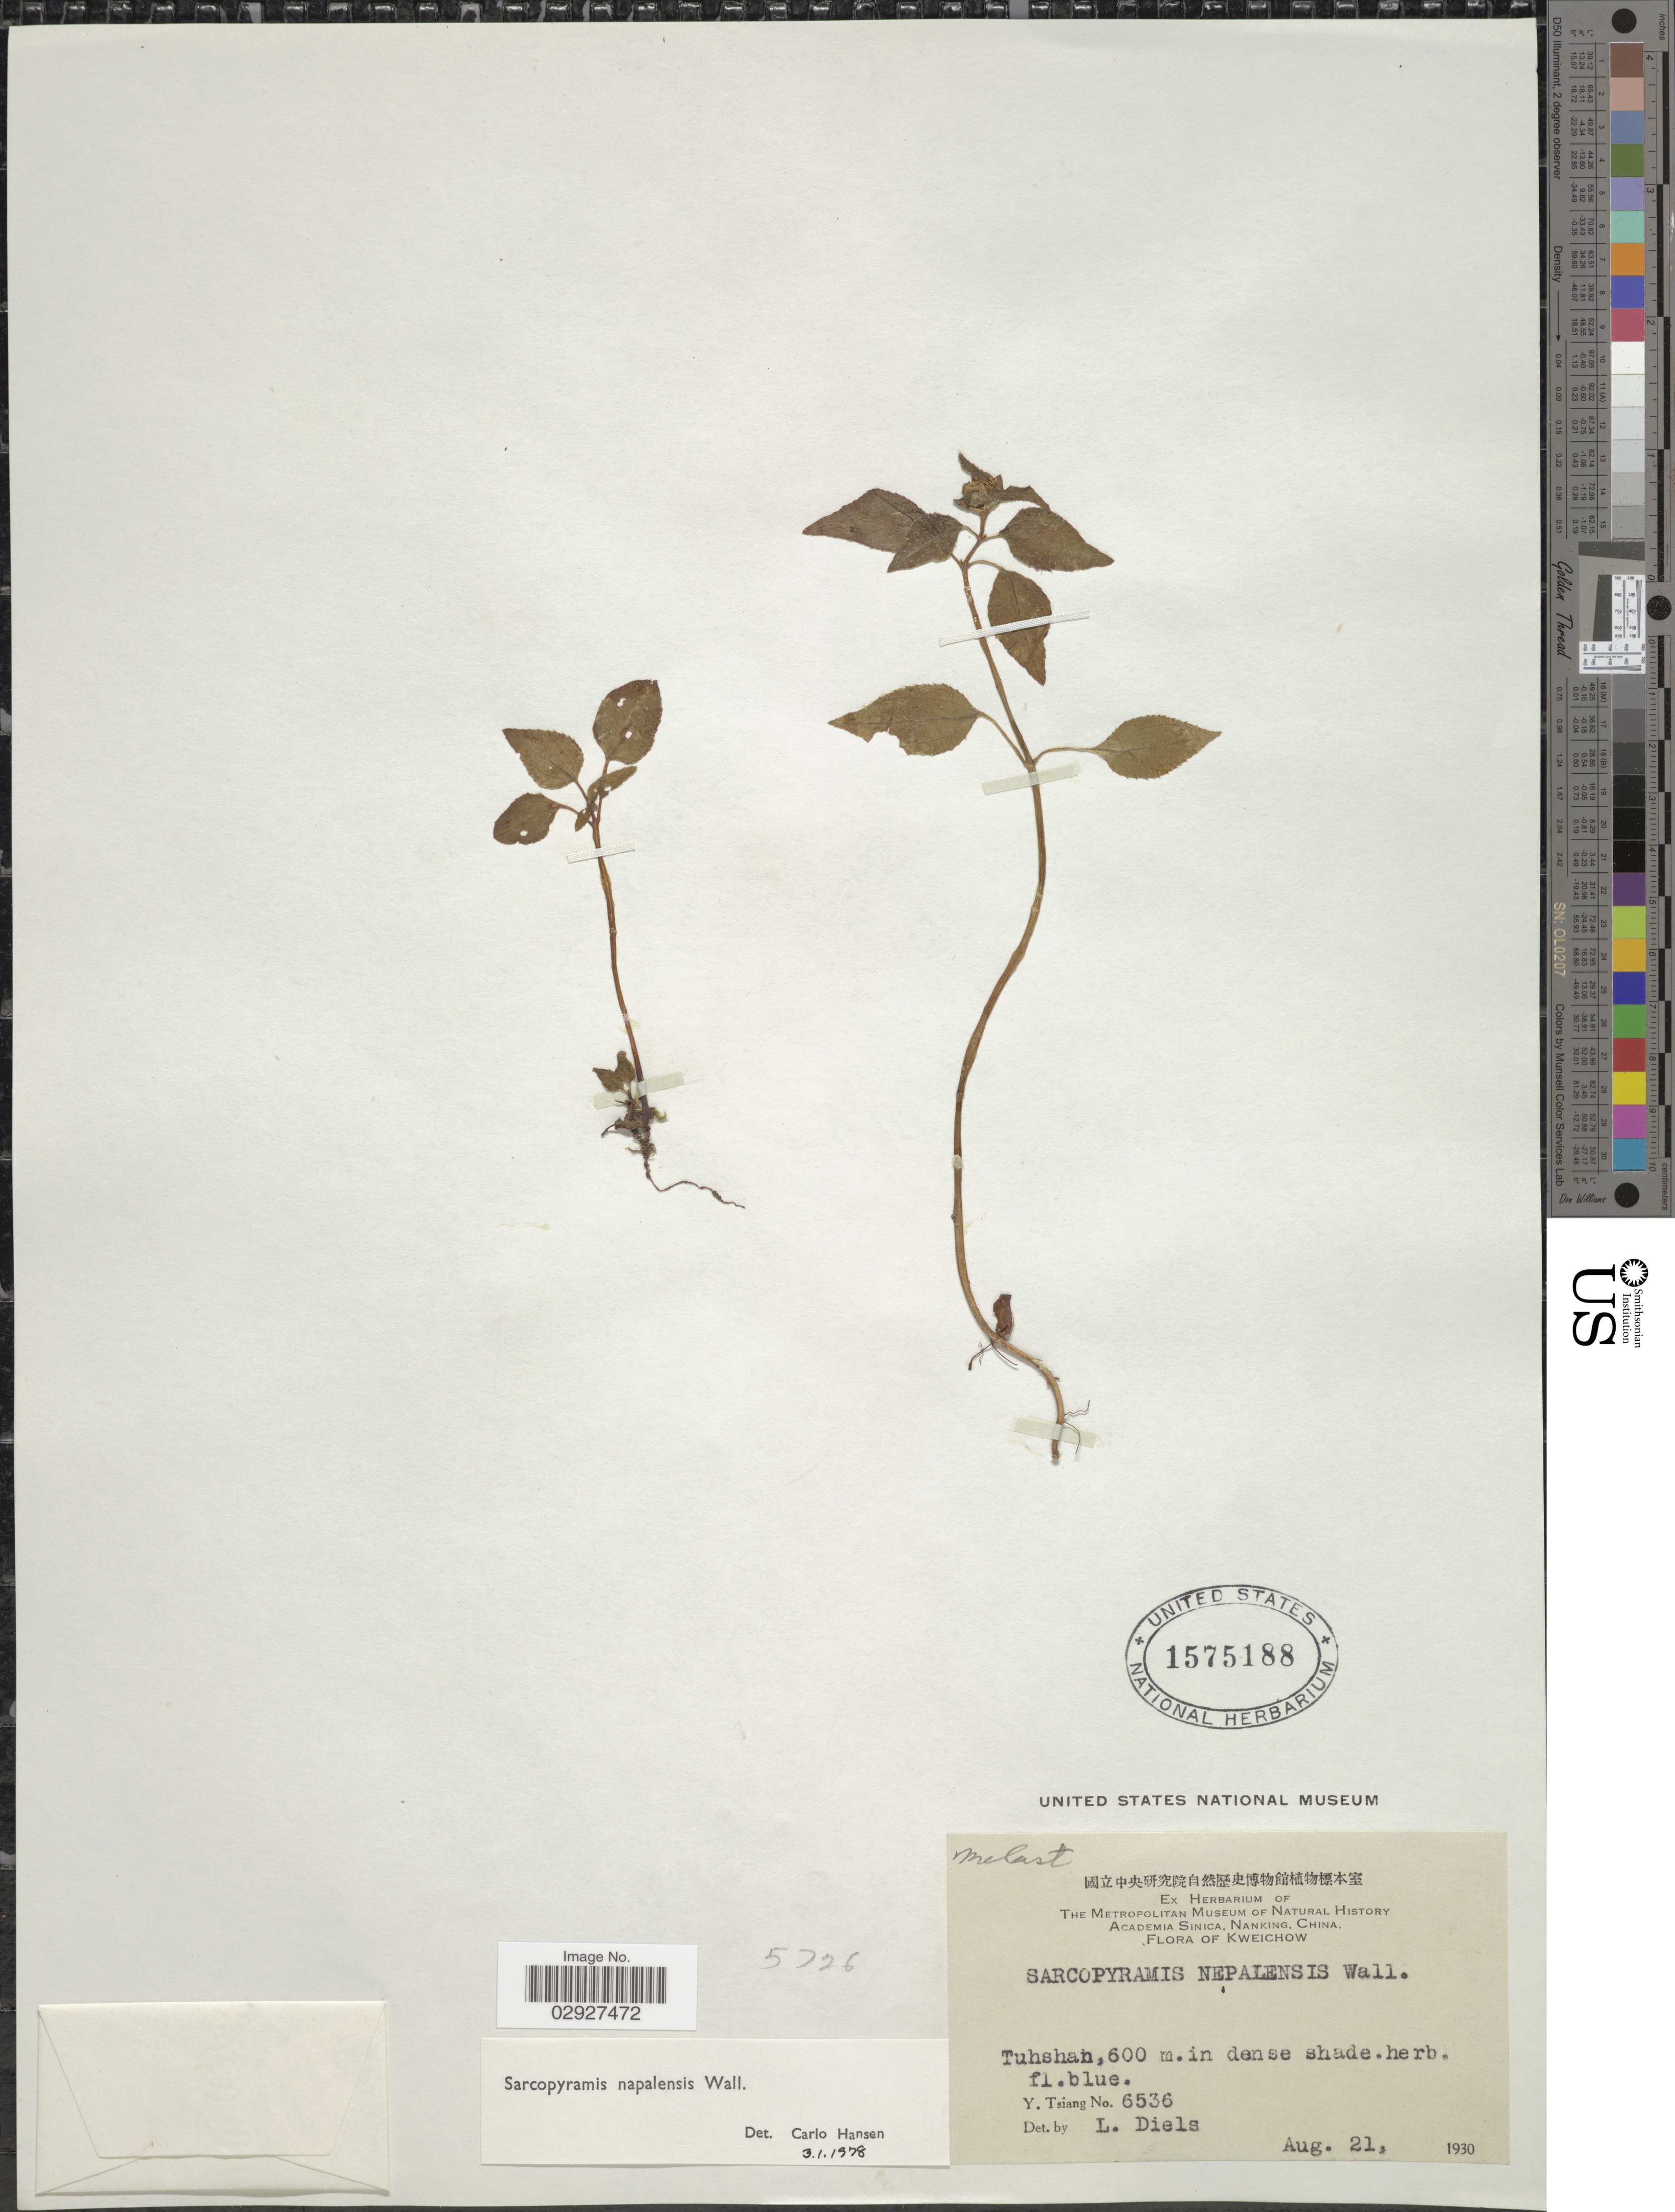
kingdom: Plantae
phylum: Tracheophyta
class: Magnoliopsida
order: Myrtales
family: Melastomataceae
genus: Sarcopyramis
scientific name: Sarcopyramis napalensis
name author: Wall.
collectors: Y. Tsiang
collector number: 6536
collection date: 1930-08-21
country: China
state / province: Guizhou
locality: Kweichow. Tuhshah.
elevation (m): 600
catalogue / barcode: US 1575188